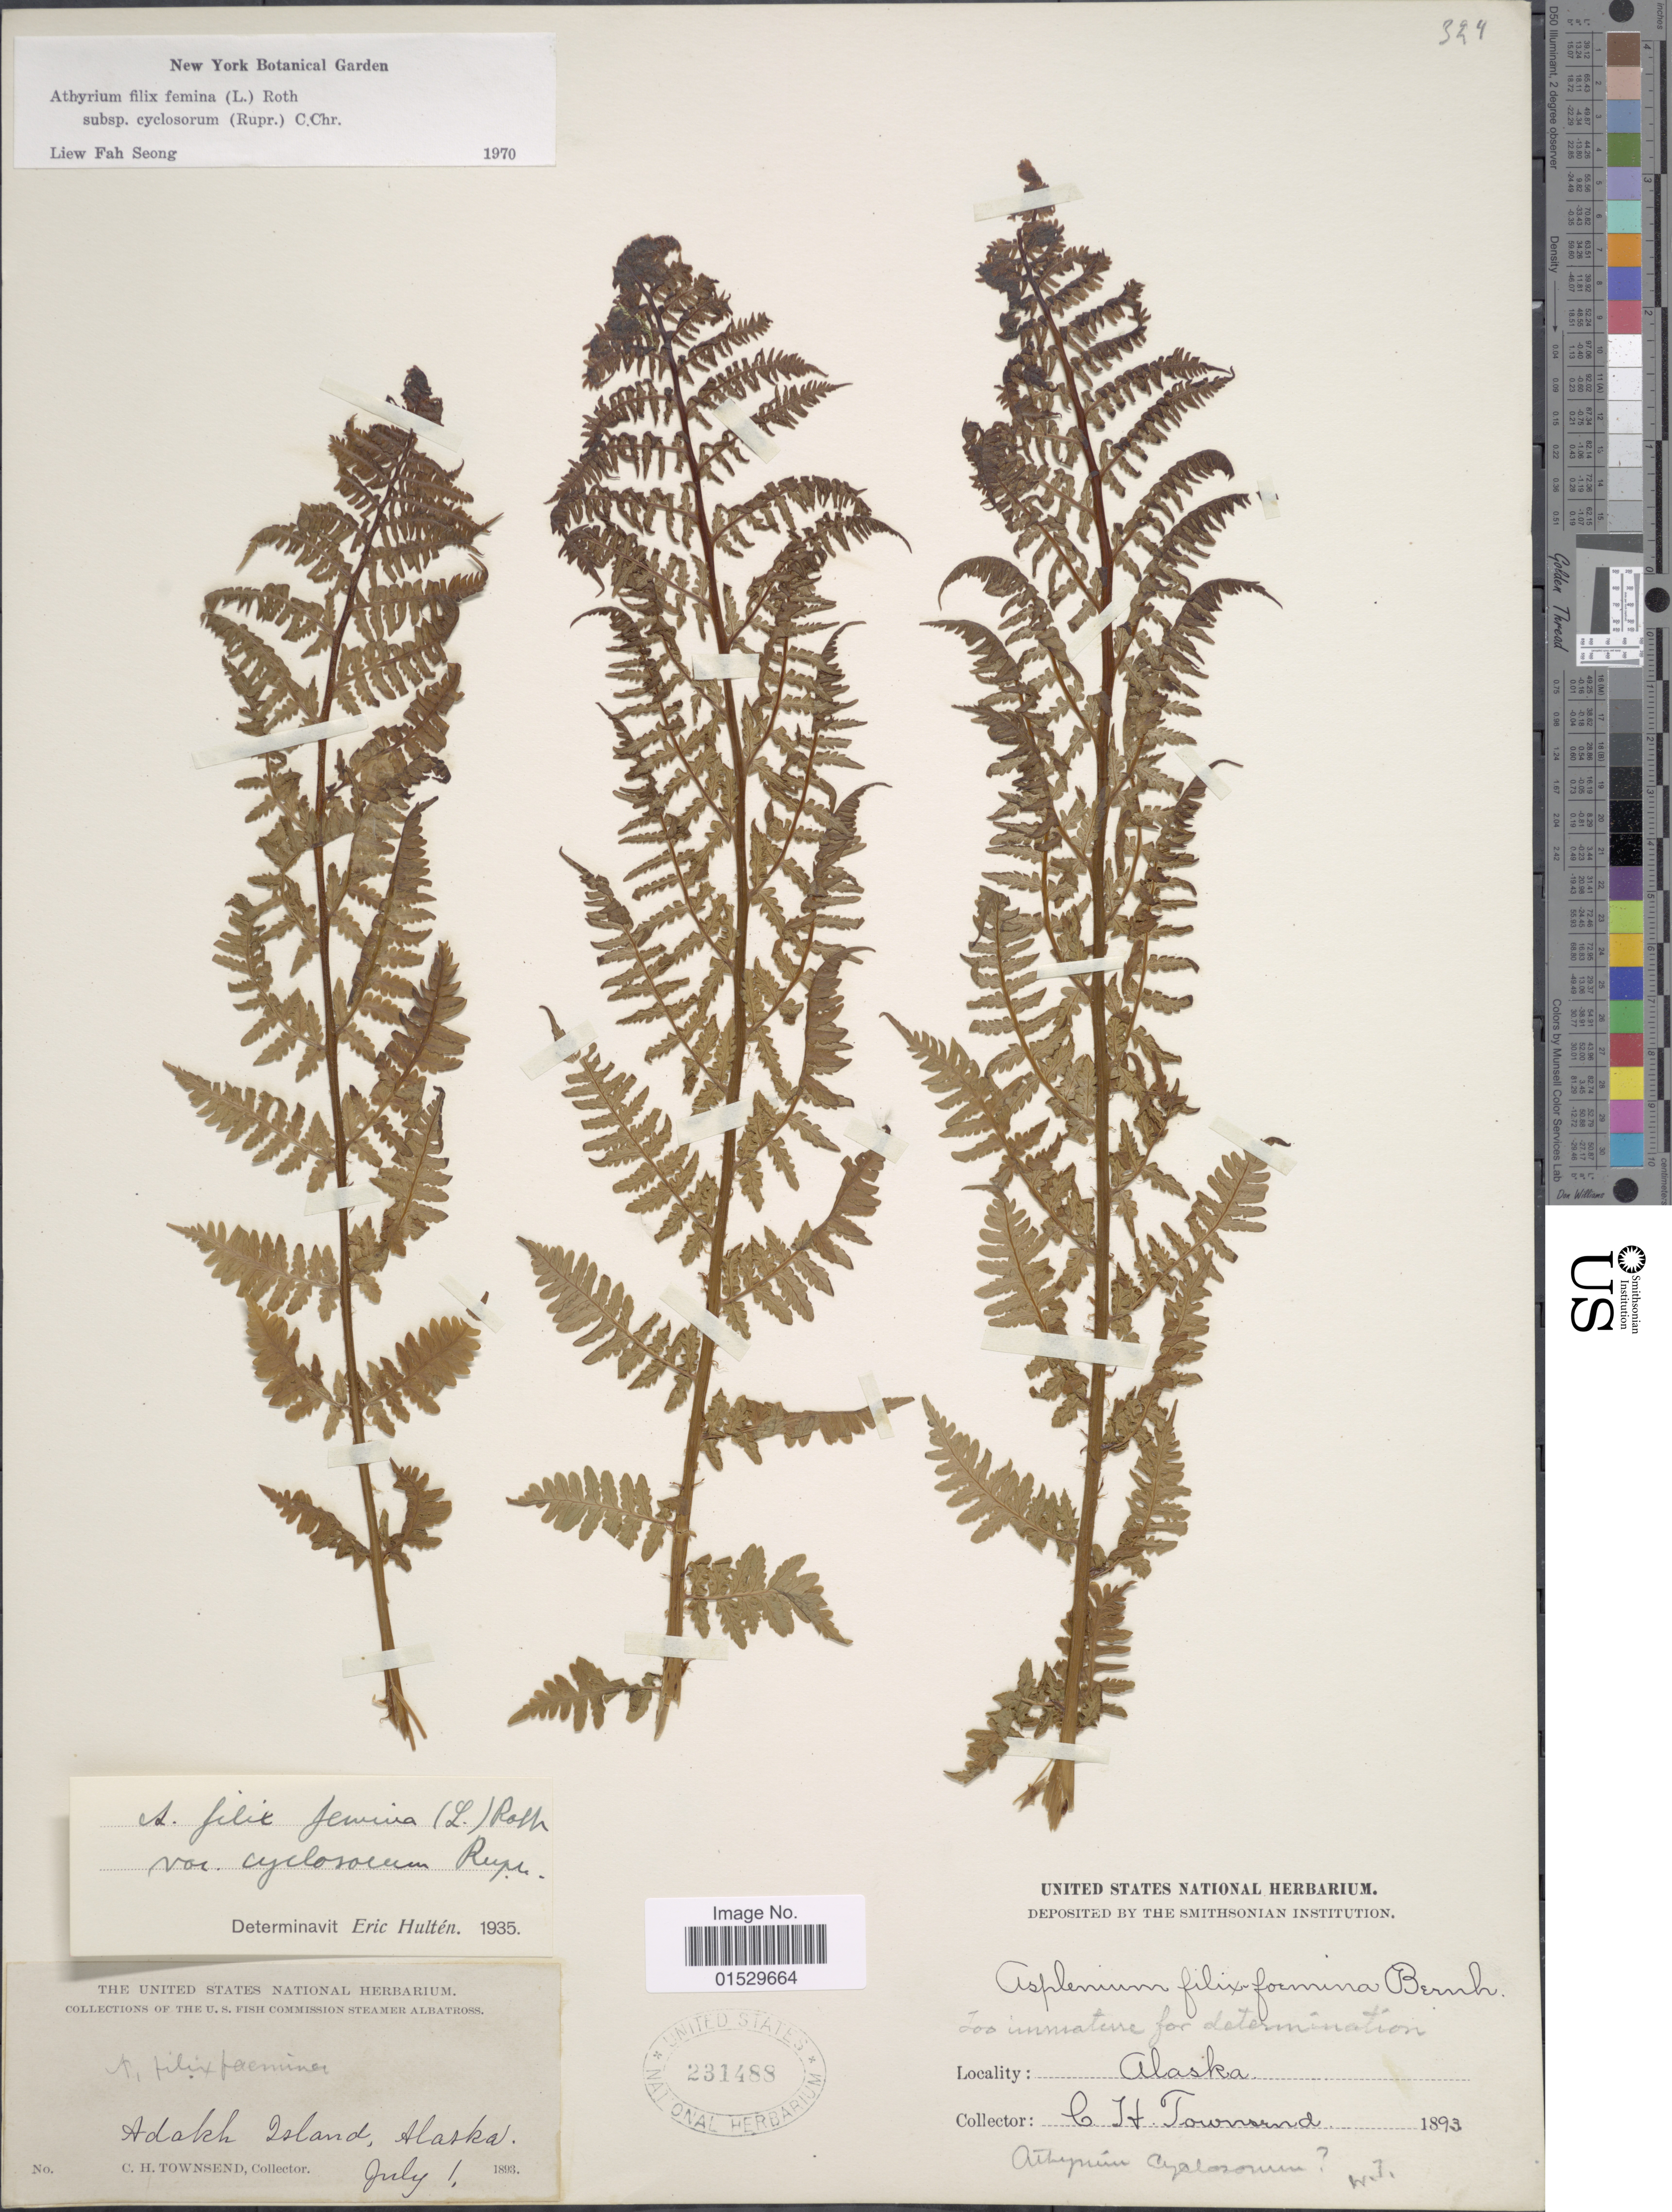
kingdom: Plantae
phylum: Tracheophyta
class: Polypodiopsida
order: Polypodiales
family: Athyriaceae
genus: Athyrium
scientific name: Athyrium filix-femina subsp. cyclosorum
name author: (Rupr.) C. Chr.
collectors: C. H. Townsend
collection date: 1893-07-01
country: United States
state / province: Alaska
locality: Adakh Island, Alaska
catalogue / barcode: US 231488